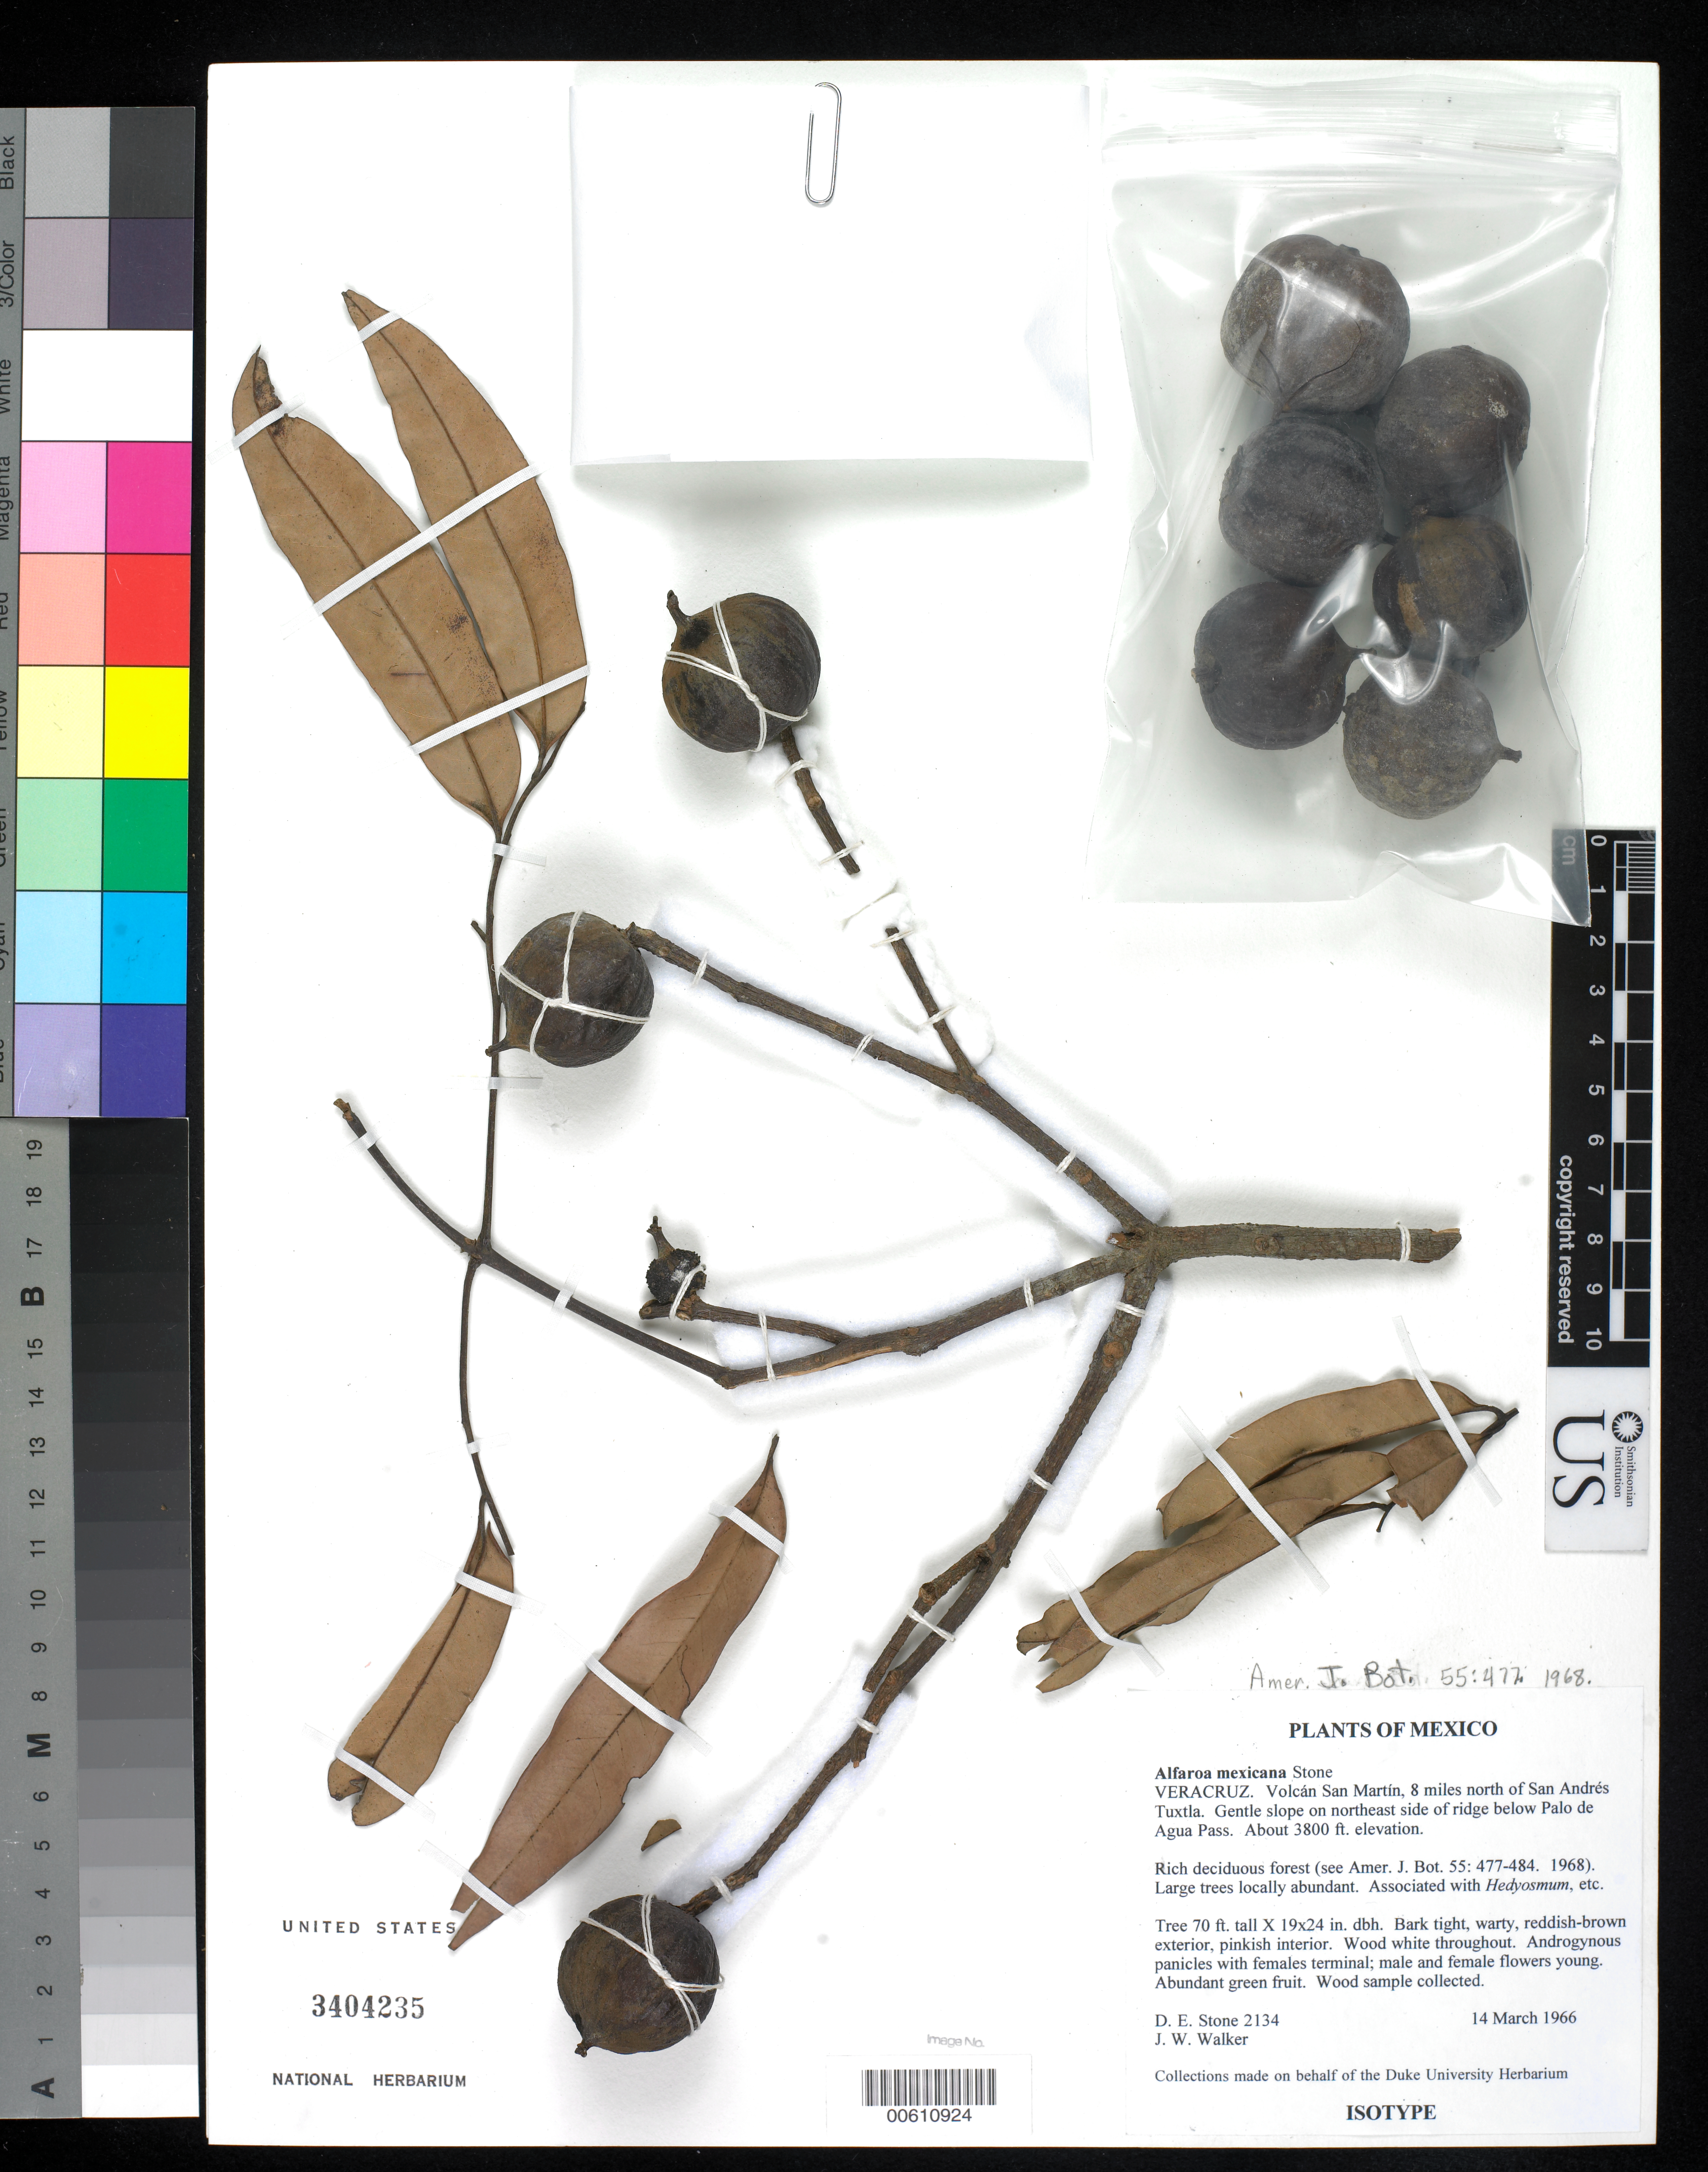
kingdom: Plantae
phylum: Tracheophyta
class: Magnoliopsida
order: Fagales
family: Juglandaceae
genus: Alfaroa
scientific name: Alfaroa mexicana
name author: D.E Stone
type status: Isotype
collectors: D. E. Stone & J. W. Walker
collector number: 2134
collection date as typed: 14 Mar 1966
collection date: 1966-03-14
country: Mexico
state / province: Veracruz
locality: San Martin, N of San Andres Tuxtla. Below Palo de Agua Pass.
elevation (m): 1158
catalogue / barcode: US 3404235